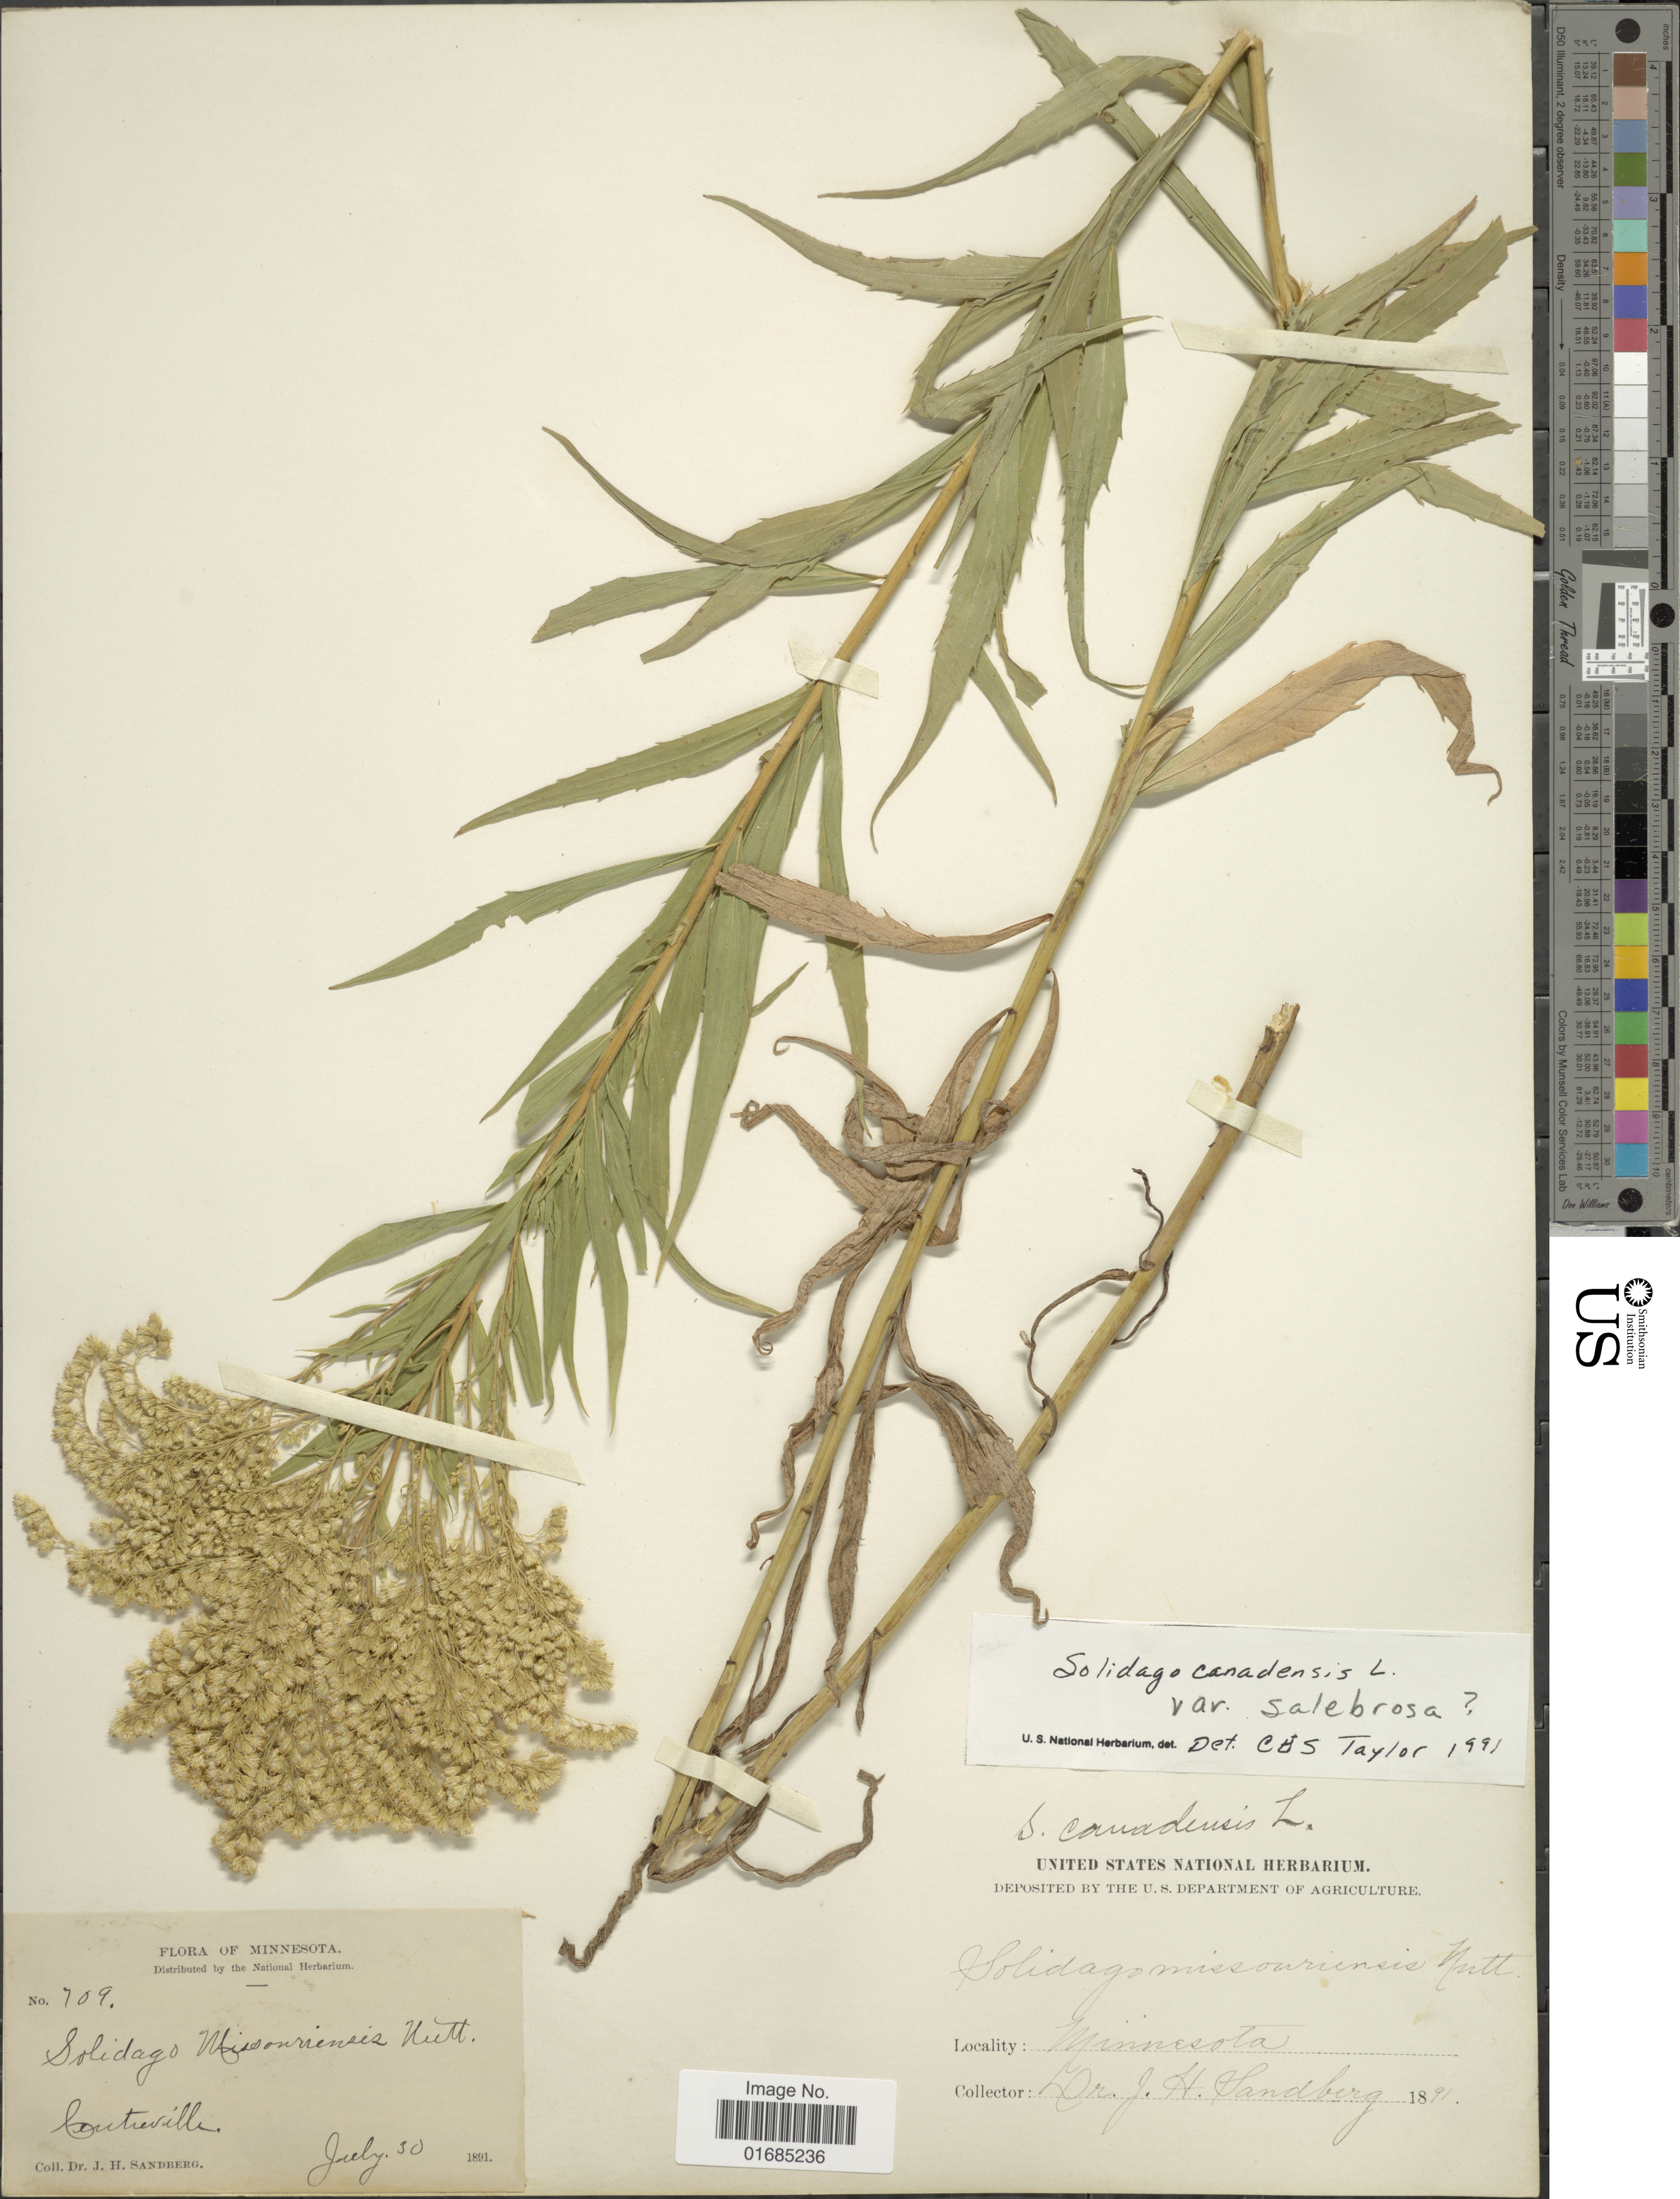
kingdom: Plantae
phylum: Tracheophyta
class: Magnoliopsida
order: Asterales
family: Asteraceae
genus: Solidago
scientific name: Solidago canadensis var. canadensis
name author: L.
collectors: J. H. Sandberg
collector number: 709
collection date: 1891-07-30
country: United States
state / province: Minnesota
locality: Centreville.